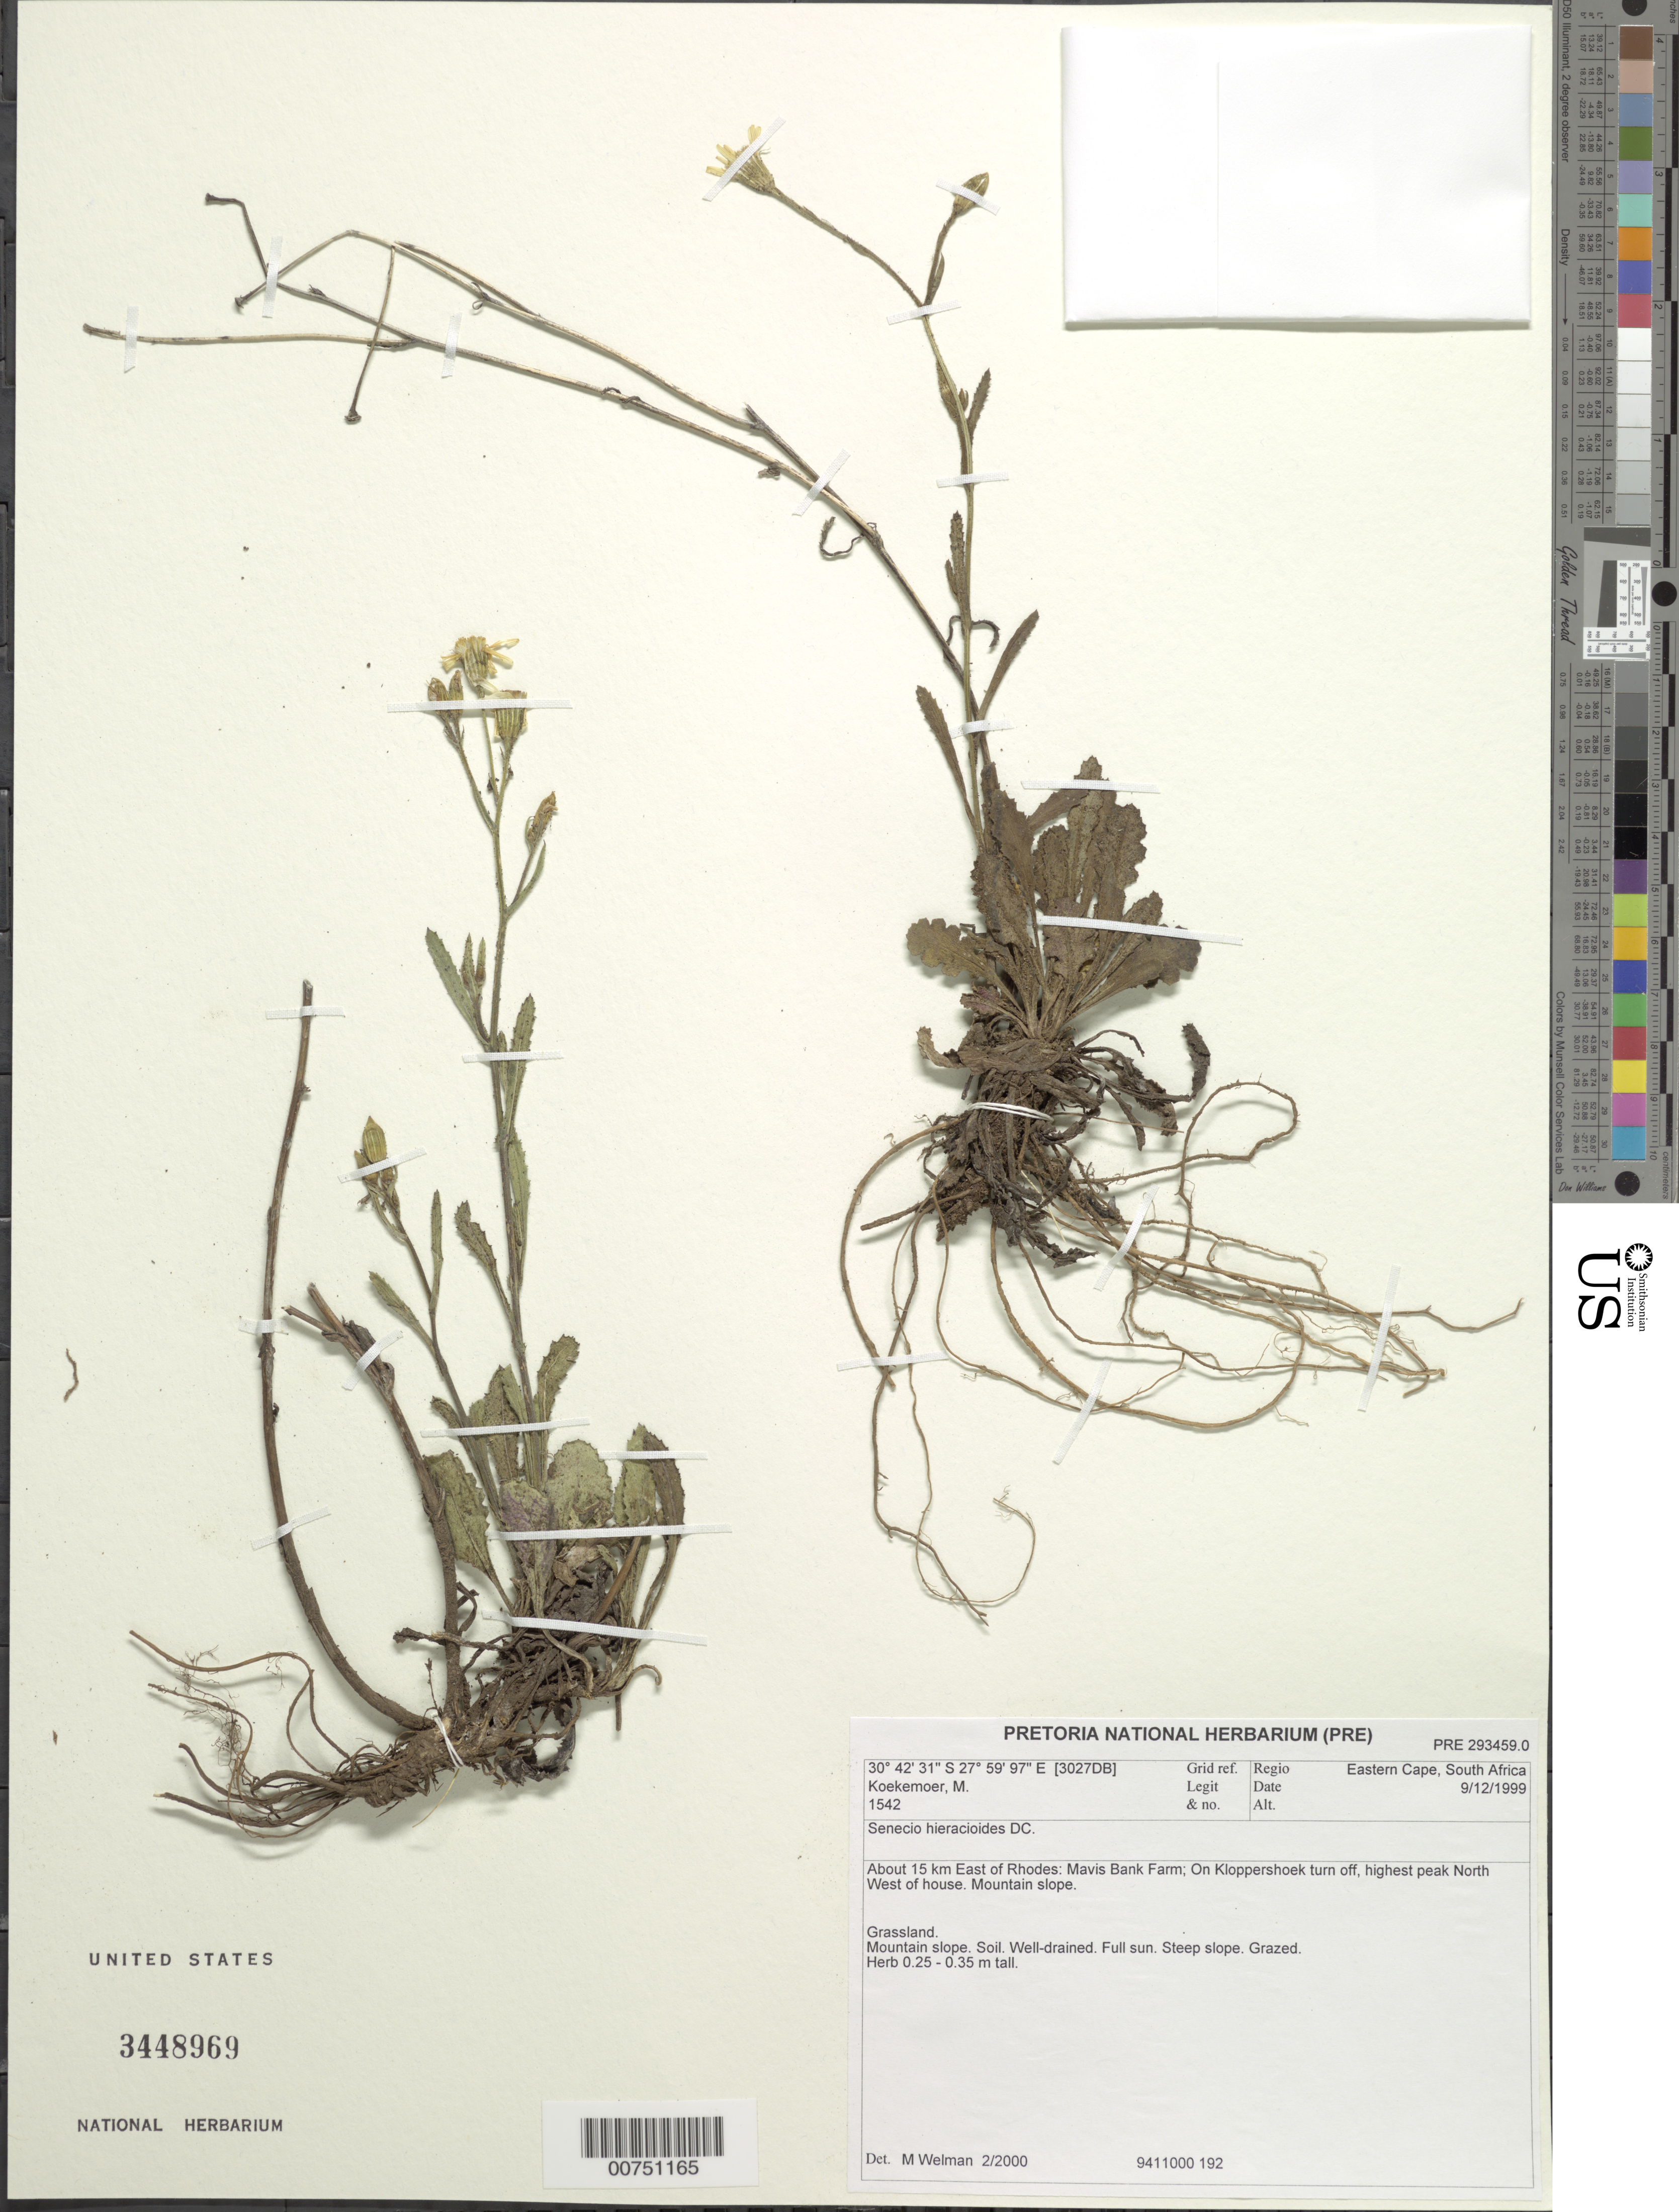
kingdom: Plantae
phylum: Tracheophyta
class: Magnoliopsida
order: Asterales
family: Asteraceae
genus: Senecio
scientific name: Senecio hieracioides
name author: DC.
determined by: Welman, M.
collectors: M. Koekemoer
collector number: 1542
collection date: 1999-12-09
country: South Africa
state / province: Eastern Cape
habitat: Grassland; mountain slope, well-drained, full sun, steep slope, grazed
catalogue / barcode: US 3448969